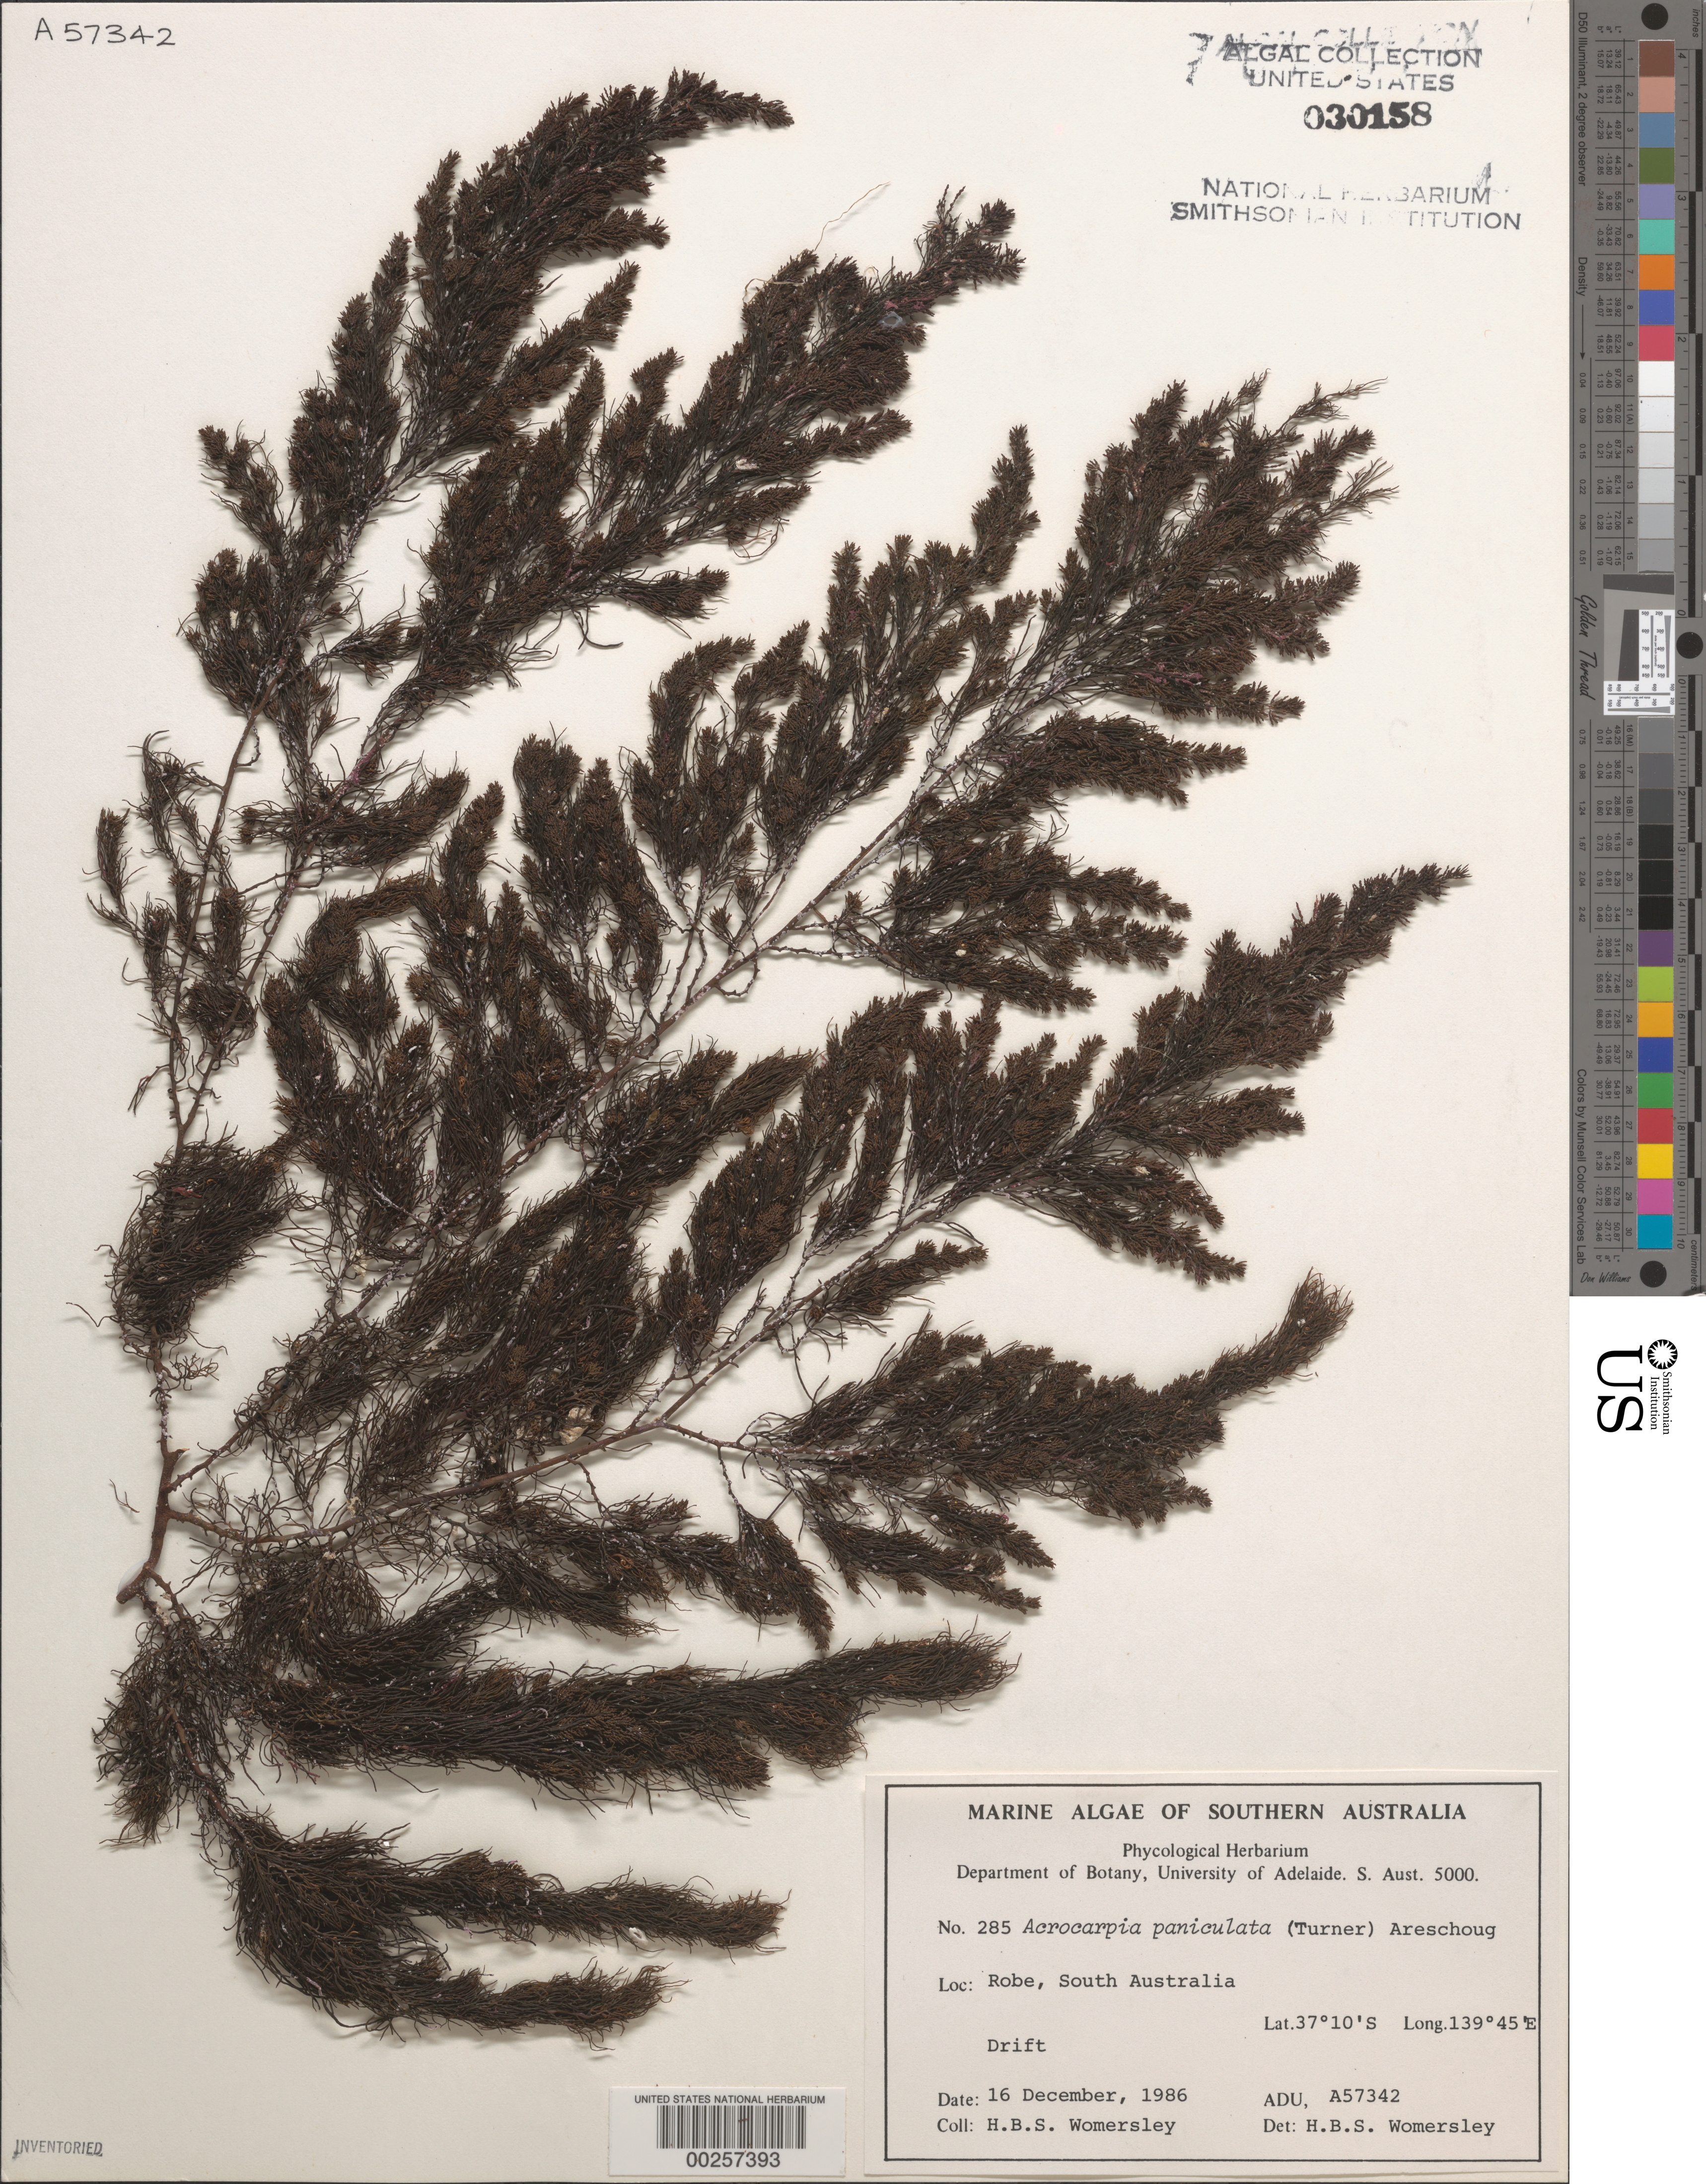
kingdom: Chromista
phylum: Ochrophyta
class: Phaeophyceae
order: Fucales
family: Sargassaceae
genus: Acrocarpia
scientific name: Acrocarpia paniculata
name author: (Turner) Aresch.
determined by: Womersley, H. B. S.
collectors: H. B. S. Womersley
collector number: ADU A57342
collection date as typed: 16 Dec 1986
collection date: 1986-12-16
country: Australia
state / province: South Australia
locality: Robe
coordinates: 37 10' S, 139 45' E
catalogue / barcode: US 30158